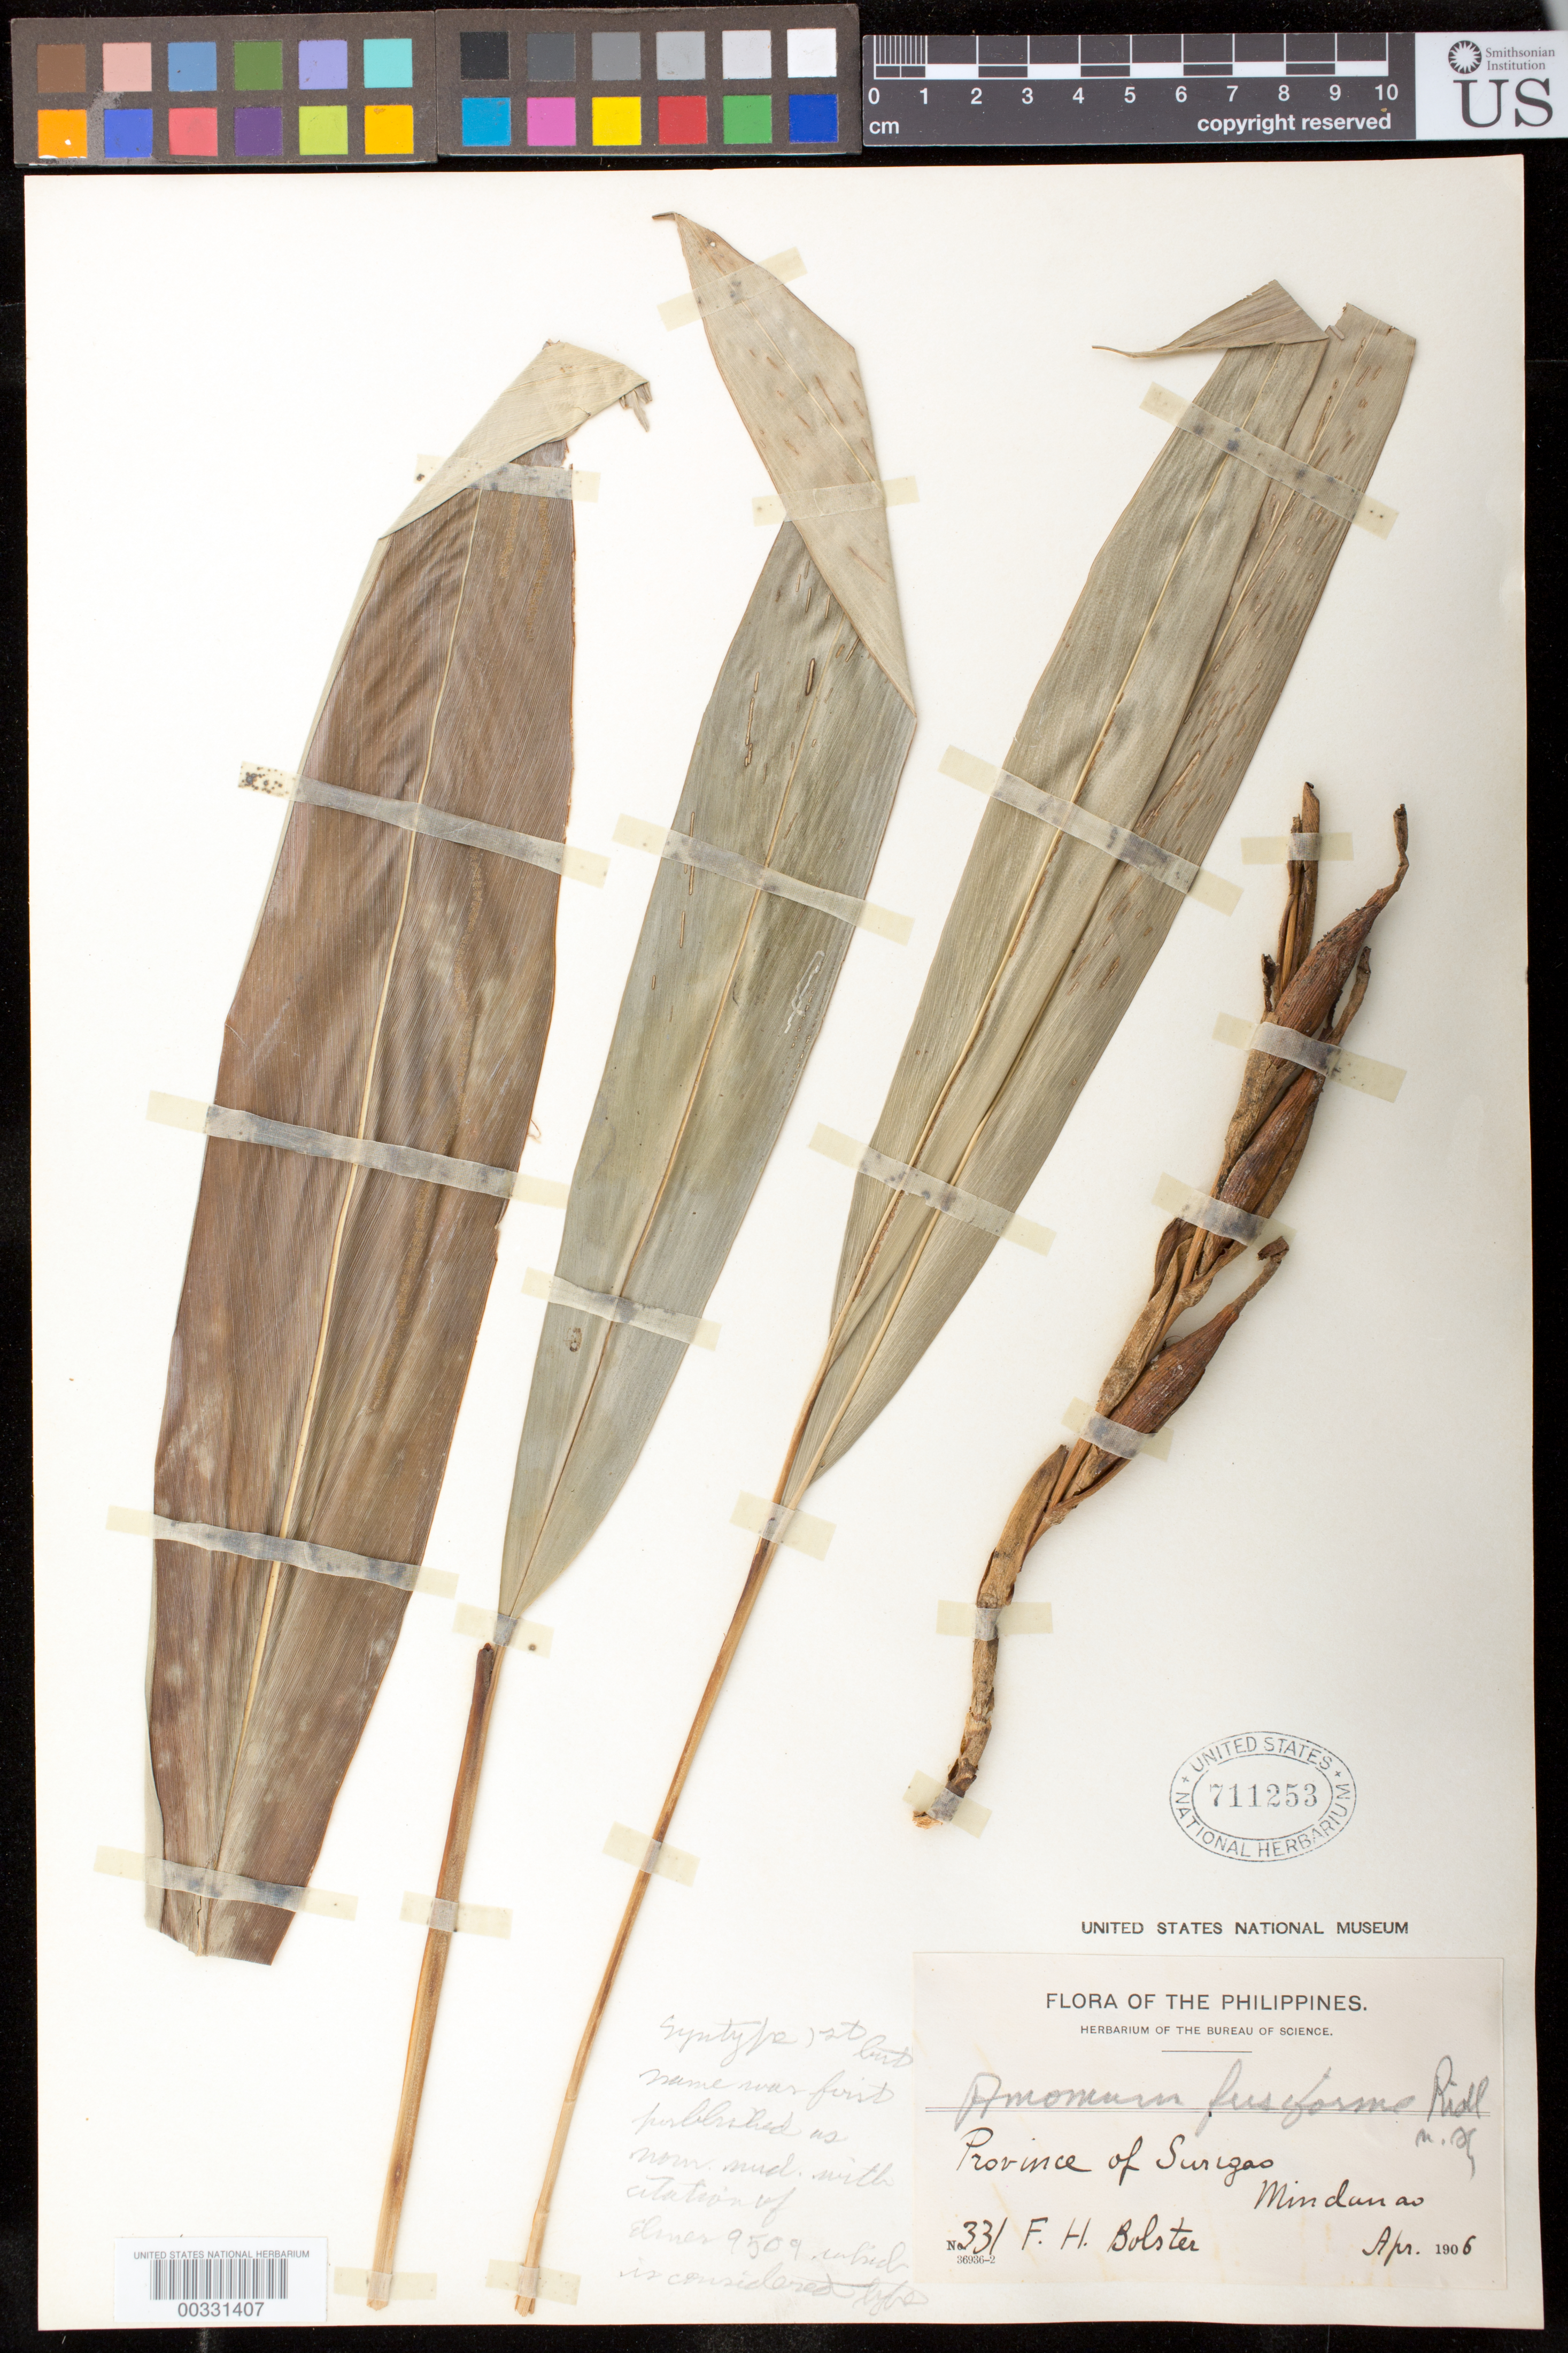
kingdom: Plantae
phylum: Tracheophyta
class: Liliopsida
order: Zingiberales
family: Zingiberaceae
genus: Amomum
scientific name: Amomum fusiforme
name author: Ridl.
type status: Syntype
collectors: F. Bolster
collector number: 331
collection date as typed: Apr 1906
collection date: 1906-04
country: Philippines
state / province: Caraga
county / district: Surigao del Norte / Surigao del Sur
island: Mindanao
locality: Prov. of surigao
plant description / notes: As annotated (unsigned, undated), "syntype, 1st but name was first published as nom. nud. with citation of Elmer 9509 which is considered type"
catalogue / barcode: US 711253